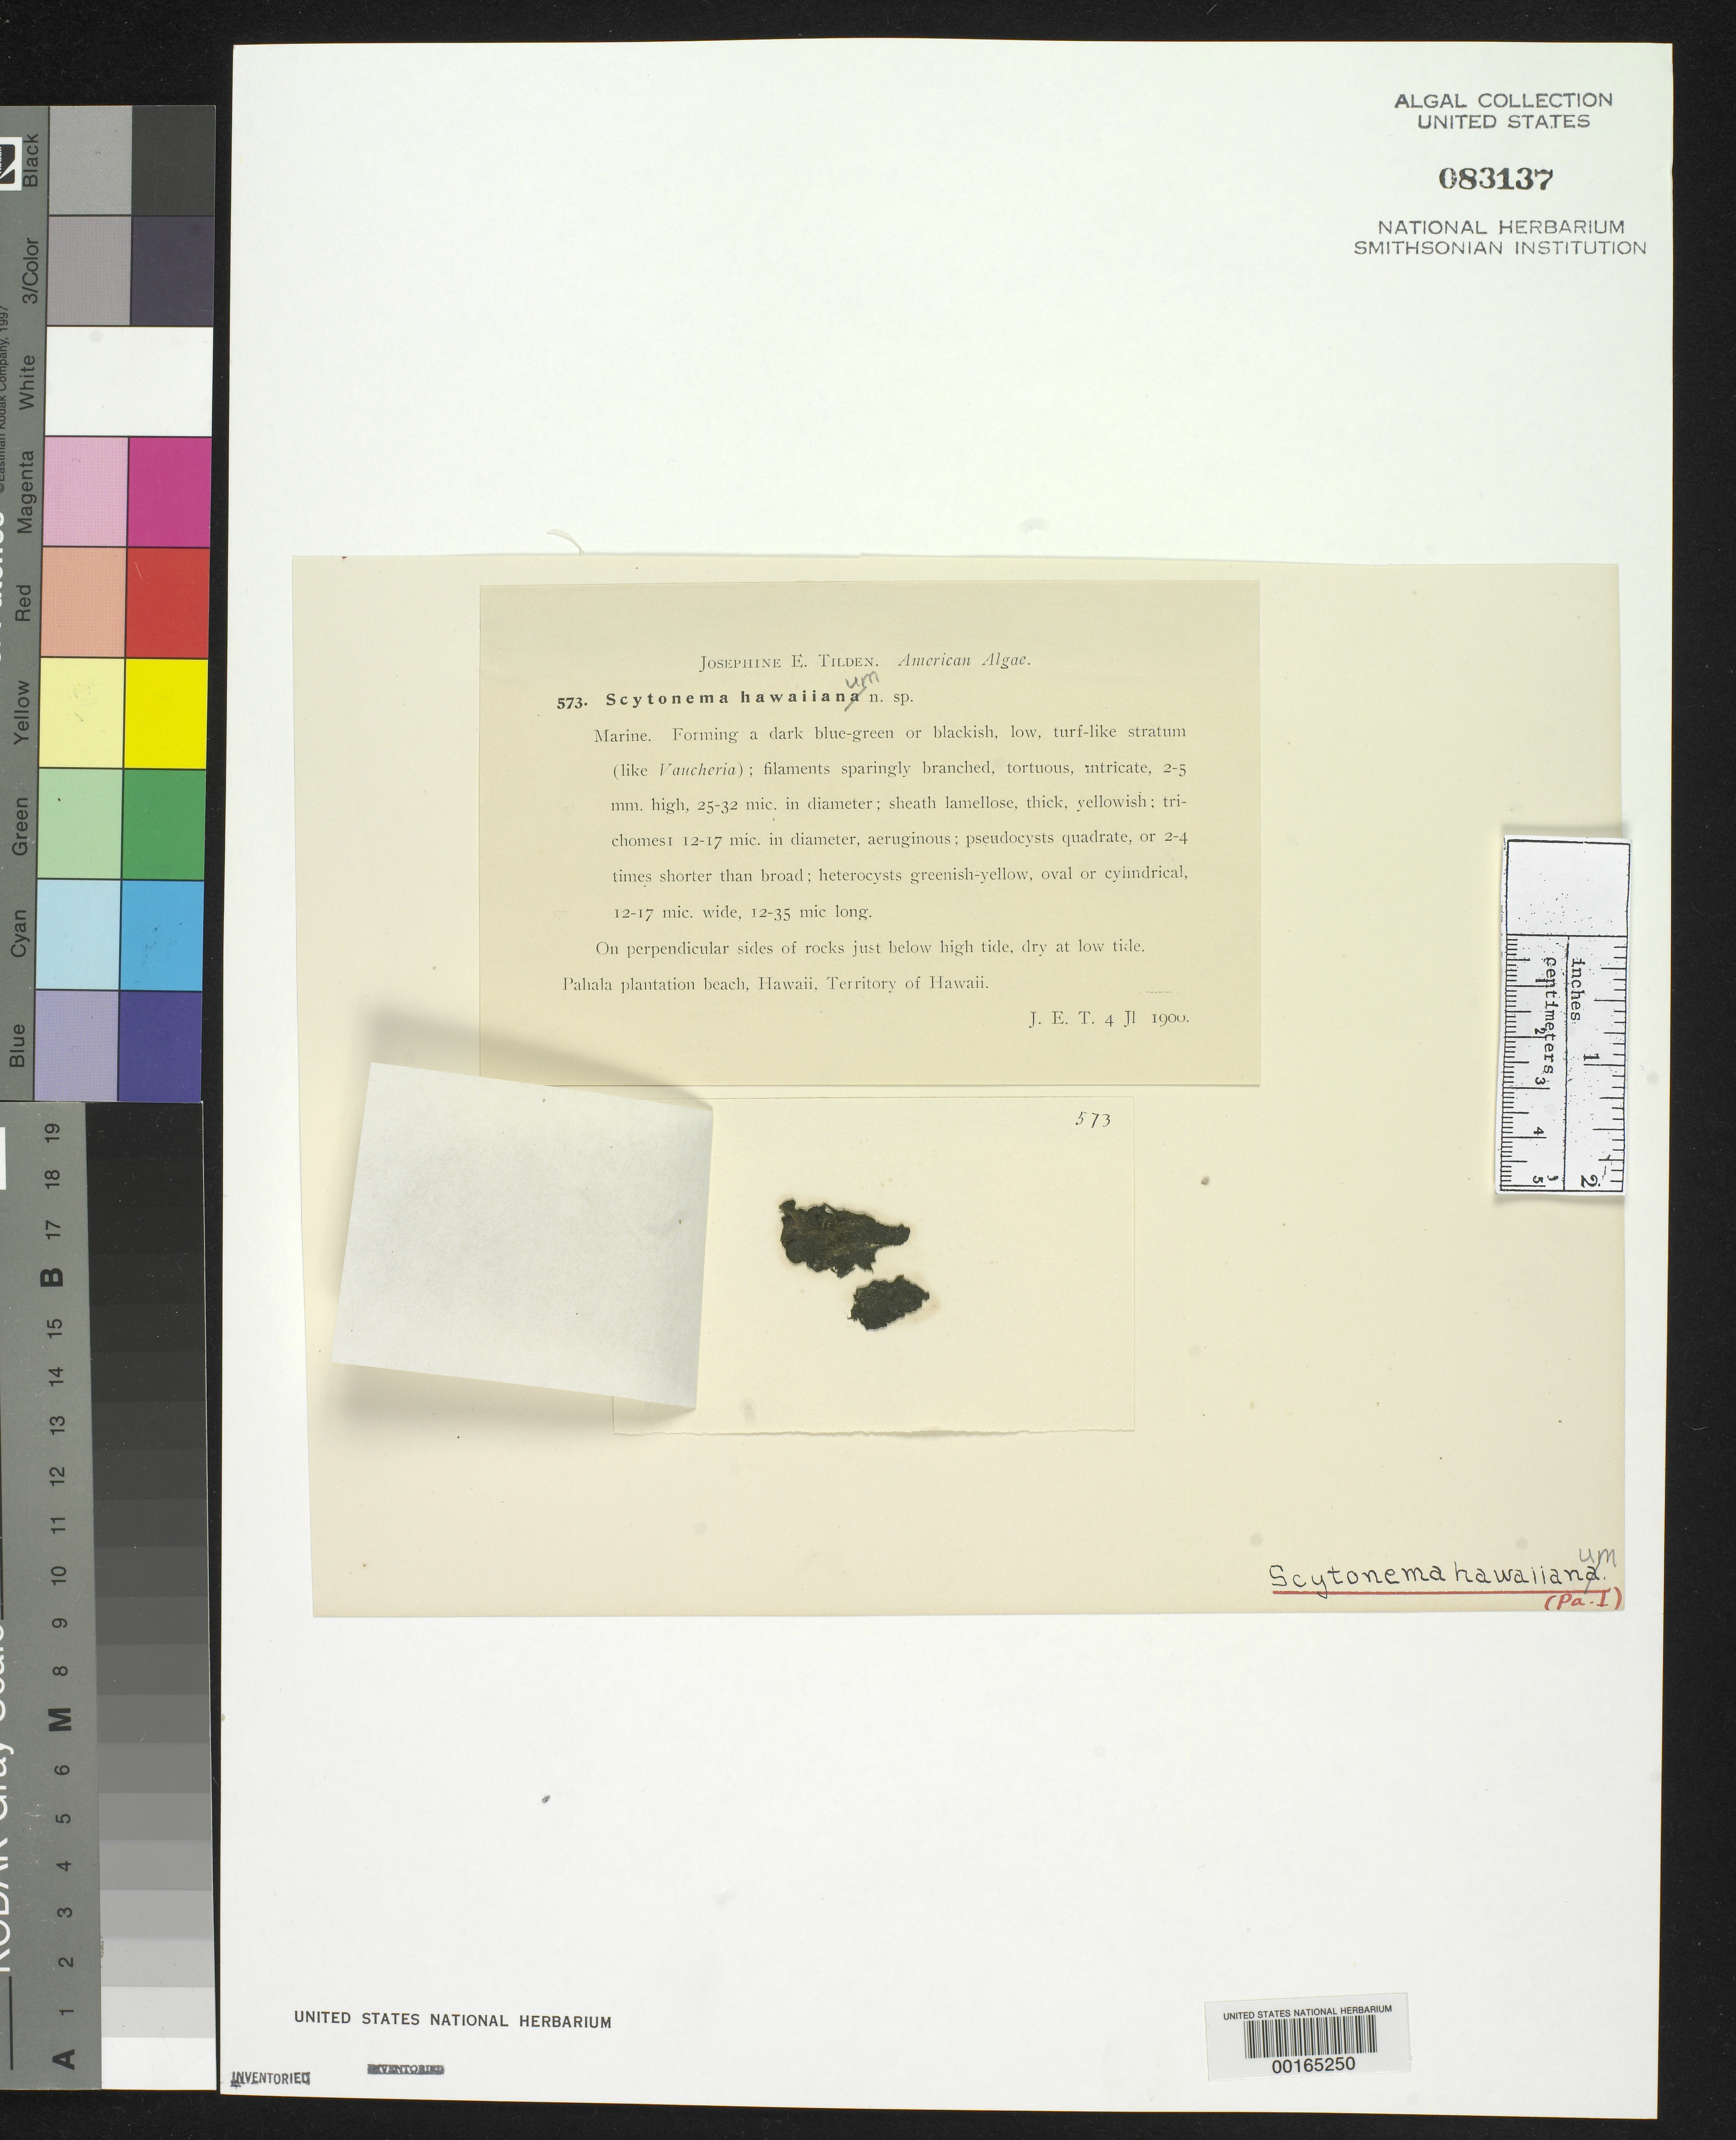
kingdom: Bacteria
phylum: Cyanobacteria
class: Cyanobacteriia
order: Cyanobacteriales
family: Scytonemataceae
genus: Scytonema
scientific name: Scytonema hawaiianum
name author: J. E. Tilden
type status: Isotype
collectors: J. E. Tilden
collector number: JET 573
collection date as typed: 04 Jul 1900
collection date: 1900-07-04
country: United States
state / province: Hawaii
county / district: Hawaii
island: Hawaii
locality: Pahala Plantation Beach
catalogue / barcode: US 83137